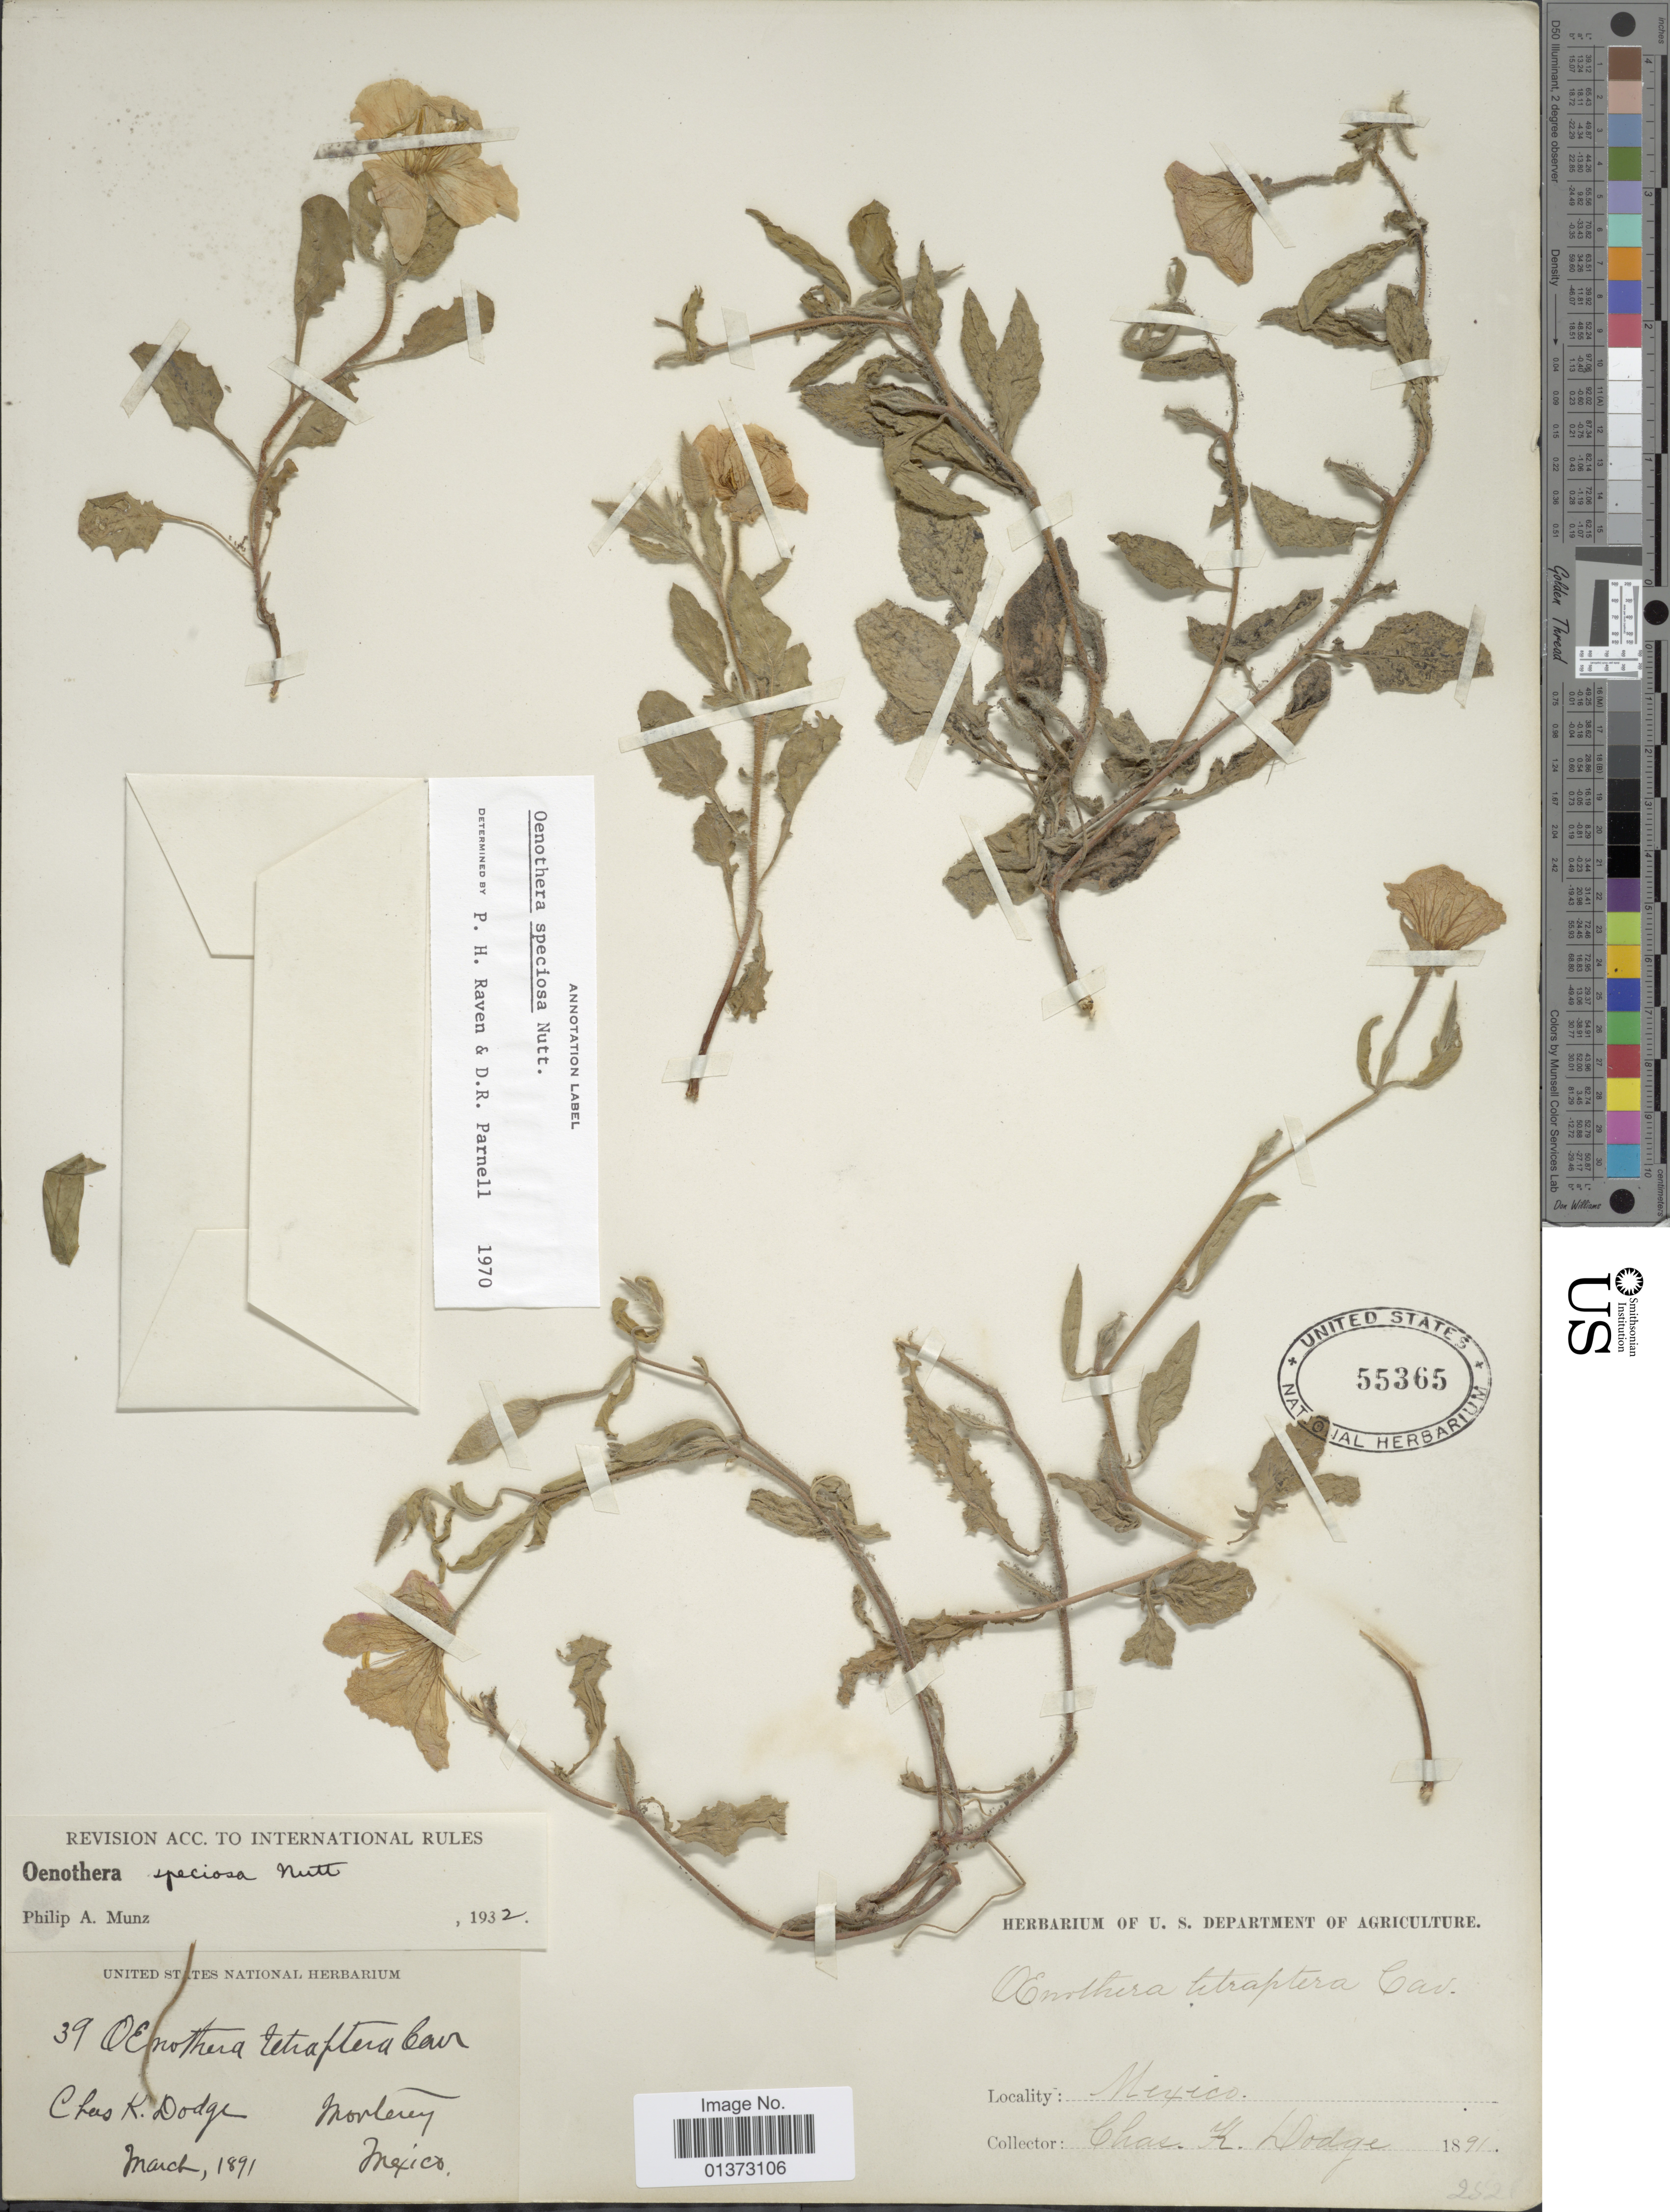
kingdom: Plantae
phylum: Tracheophyta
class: Magnoliopsida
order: Myrtales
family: Onagraceae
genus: Oenothera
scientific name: Oenothera speciosa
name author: Nutt.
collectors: C. K. Dodge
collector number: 39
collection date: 1891-03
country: Mexico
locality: Monterrey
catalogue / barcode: US 55365